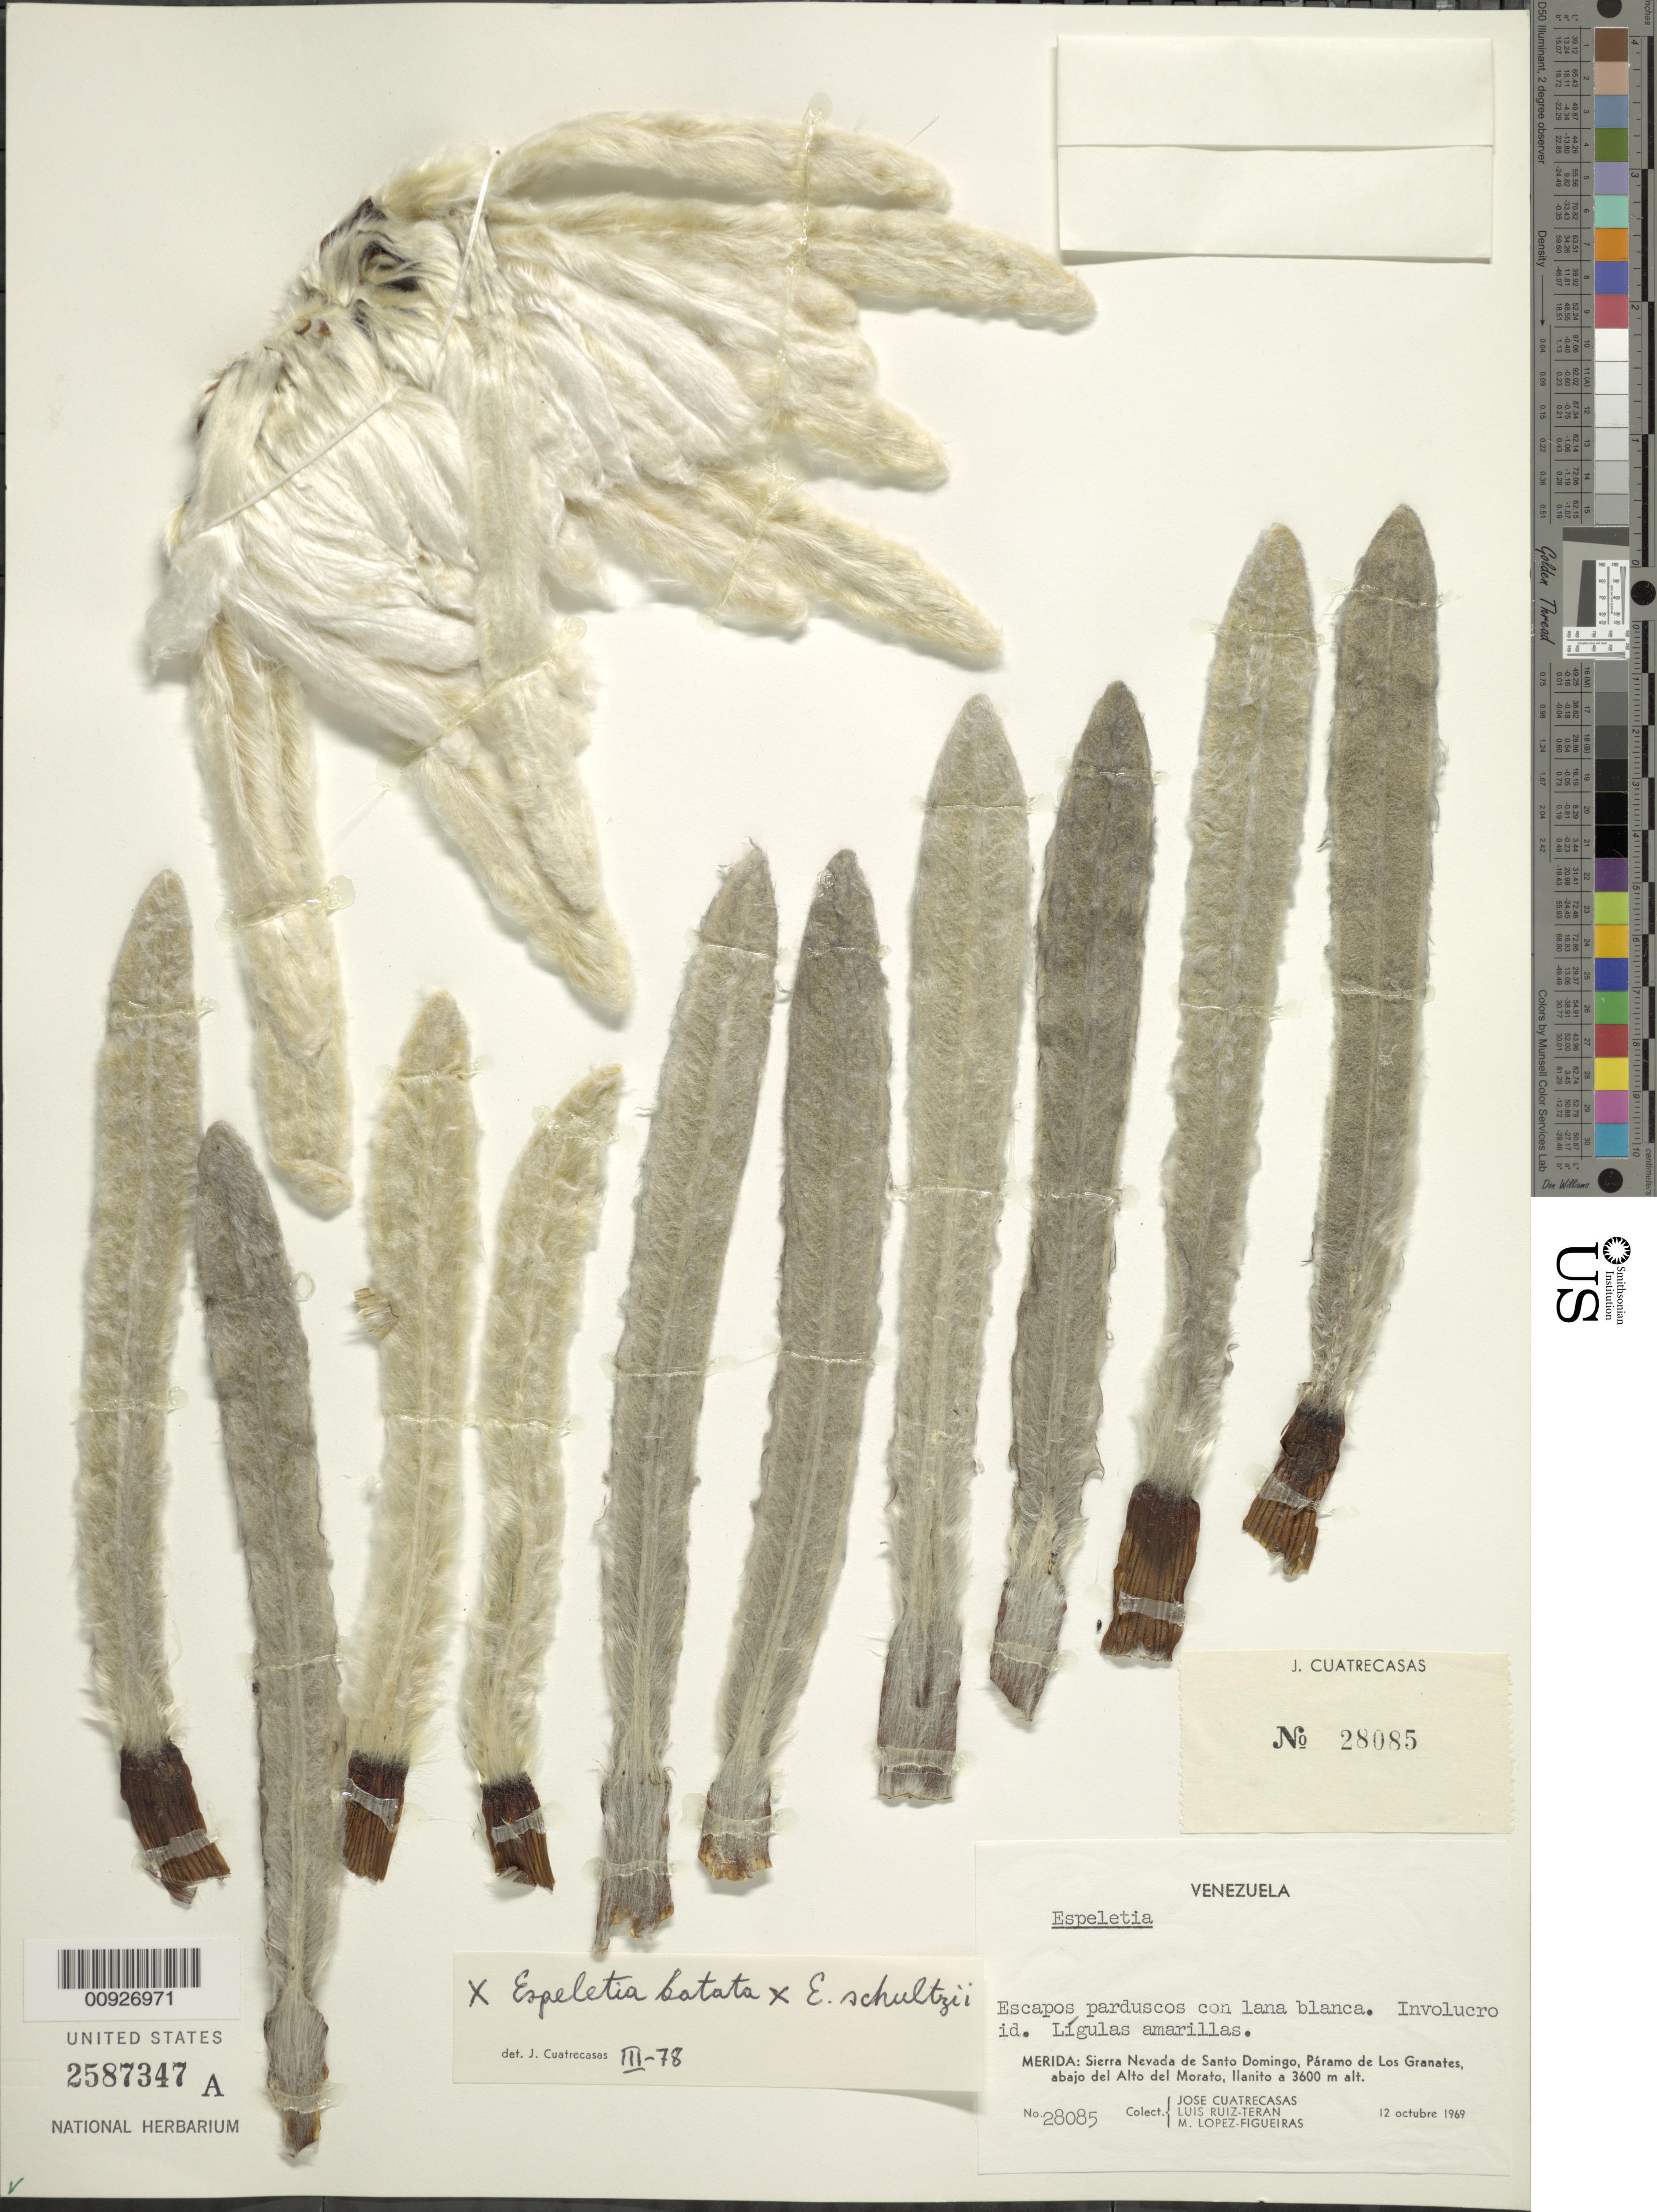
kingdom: Plantae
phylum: Tracheophyta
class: Magnoliopsida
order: Asterales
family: Asteraceae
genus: Espeletia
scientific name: Espeletia schultzii x E. batata Cuatrec.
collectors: J. Cuatrecasas, L. E. Ruíz-Terán & M. López Figueiras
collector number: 28085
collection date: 1969-10-12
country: Venezuela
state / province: Mérida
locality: P. de Los Granates. Sierra nevada de Santo Domingo, Páramo de Los Granates: Alto del Morato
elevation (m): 3600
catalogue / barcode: US 2587347A